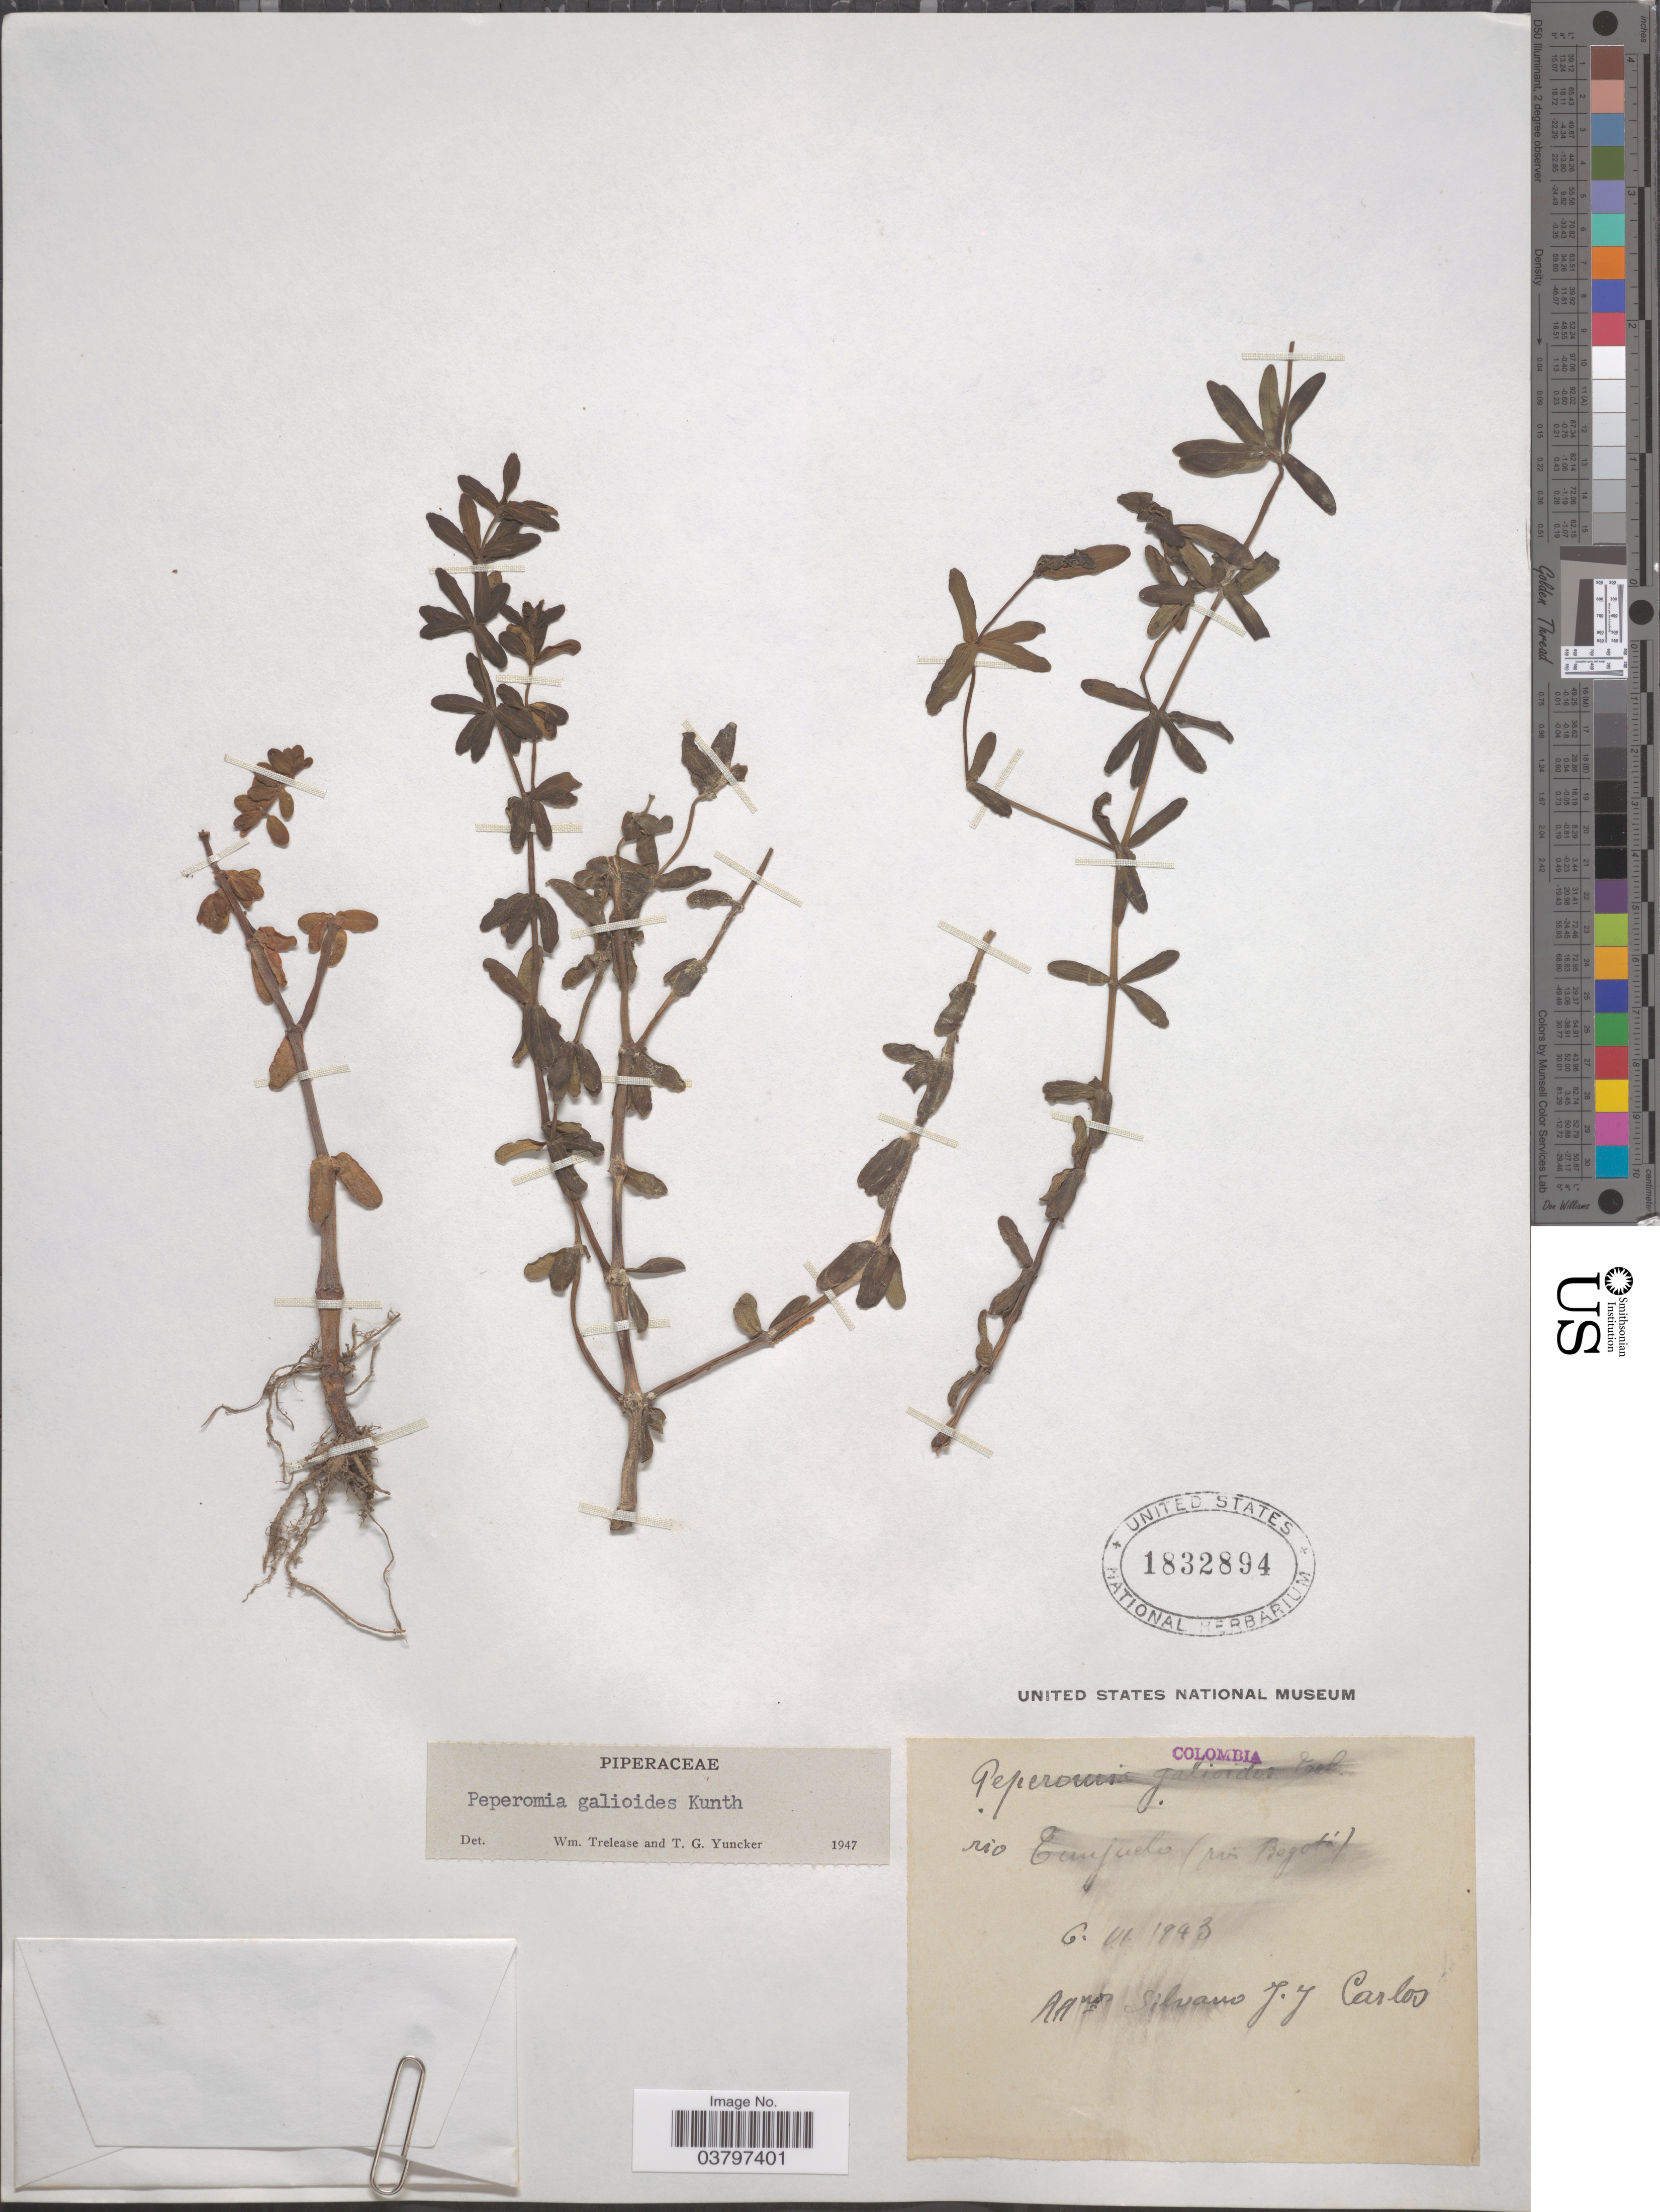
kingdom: Plantae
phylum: Tracheophyta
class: Magnoliopsida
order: Piperales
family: Piperaceae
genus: Peperomia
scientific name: Peperomia galioides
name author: Kunth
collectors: H. Silvano J. & -- Carlos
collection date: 1943-06-06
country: Colombia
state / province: Bogota D.C.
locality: Rio Tunjuelo.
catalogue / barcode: US 1832894